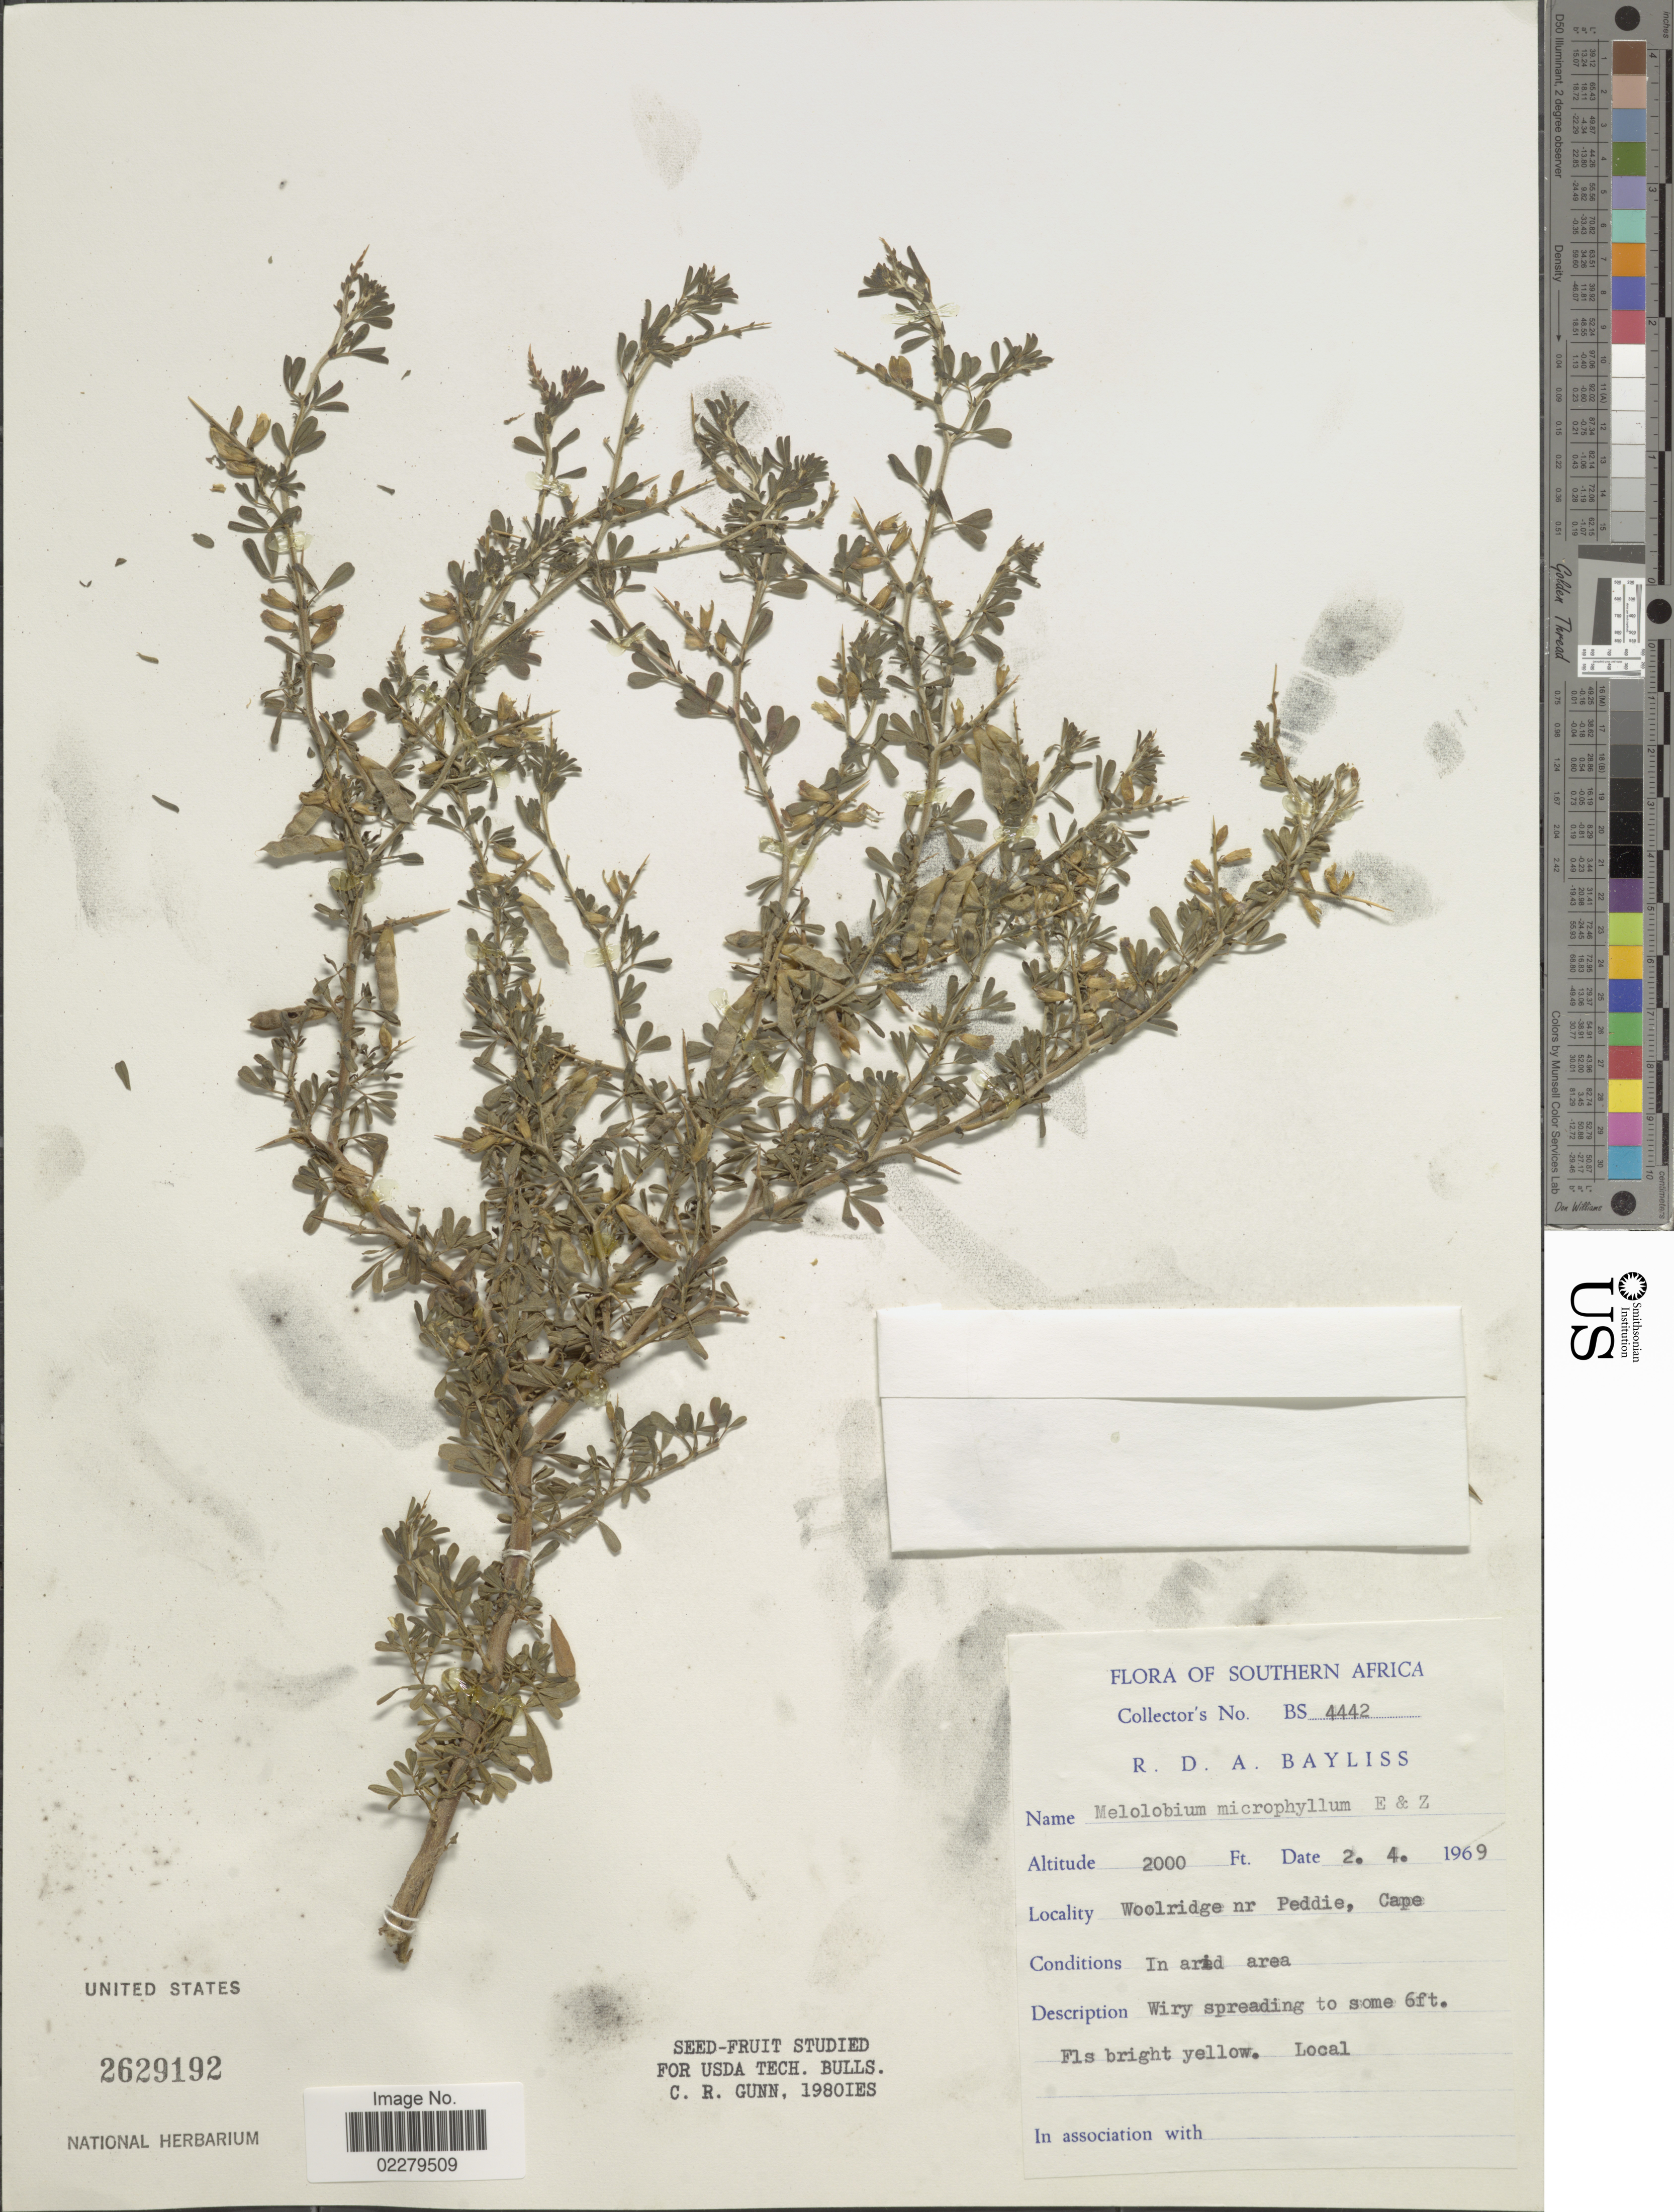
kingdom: Plantae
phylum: Tracheophyta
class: Magnoliopsida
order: Fabales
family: Fabaceae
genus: Melolobium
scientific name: Melolobium microphyllum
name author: Eckl. & Zeyh.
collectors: R. Bayliss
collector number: BS4442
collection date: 1969-04-02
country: South Africa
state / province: Eastern Cape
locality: Southern Africa. Woolridge nr Peddie, Cape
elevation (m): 610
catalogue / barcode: US 2629192